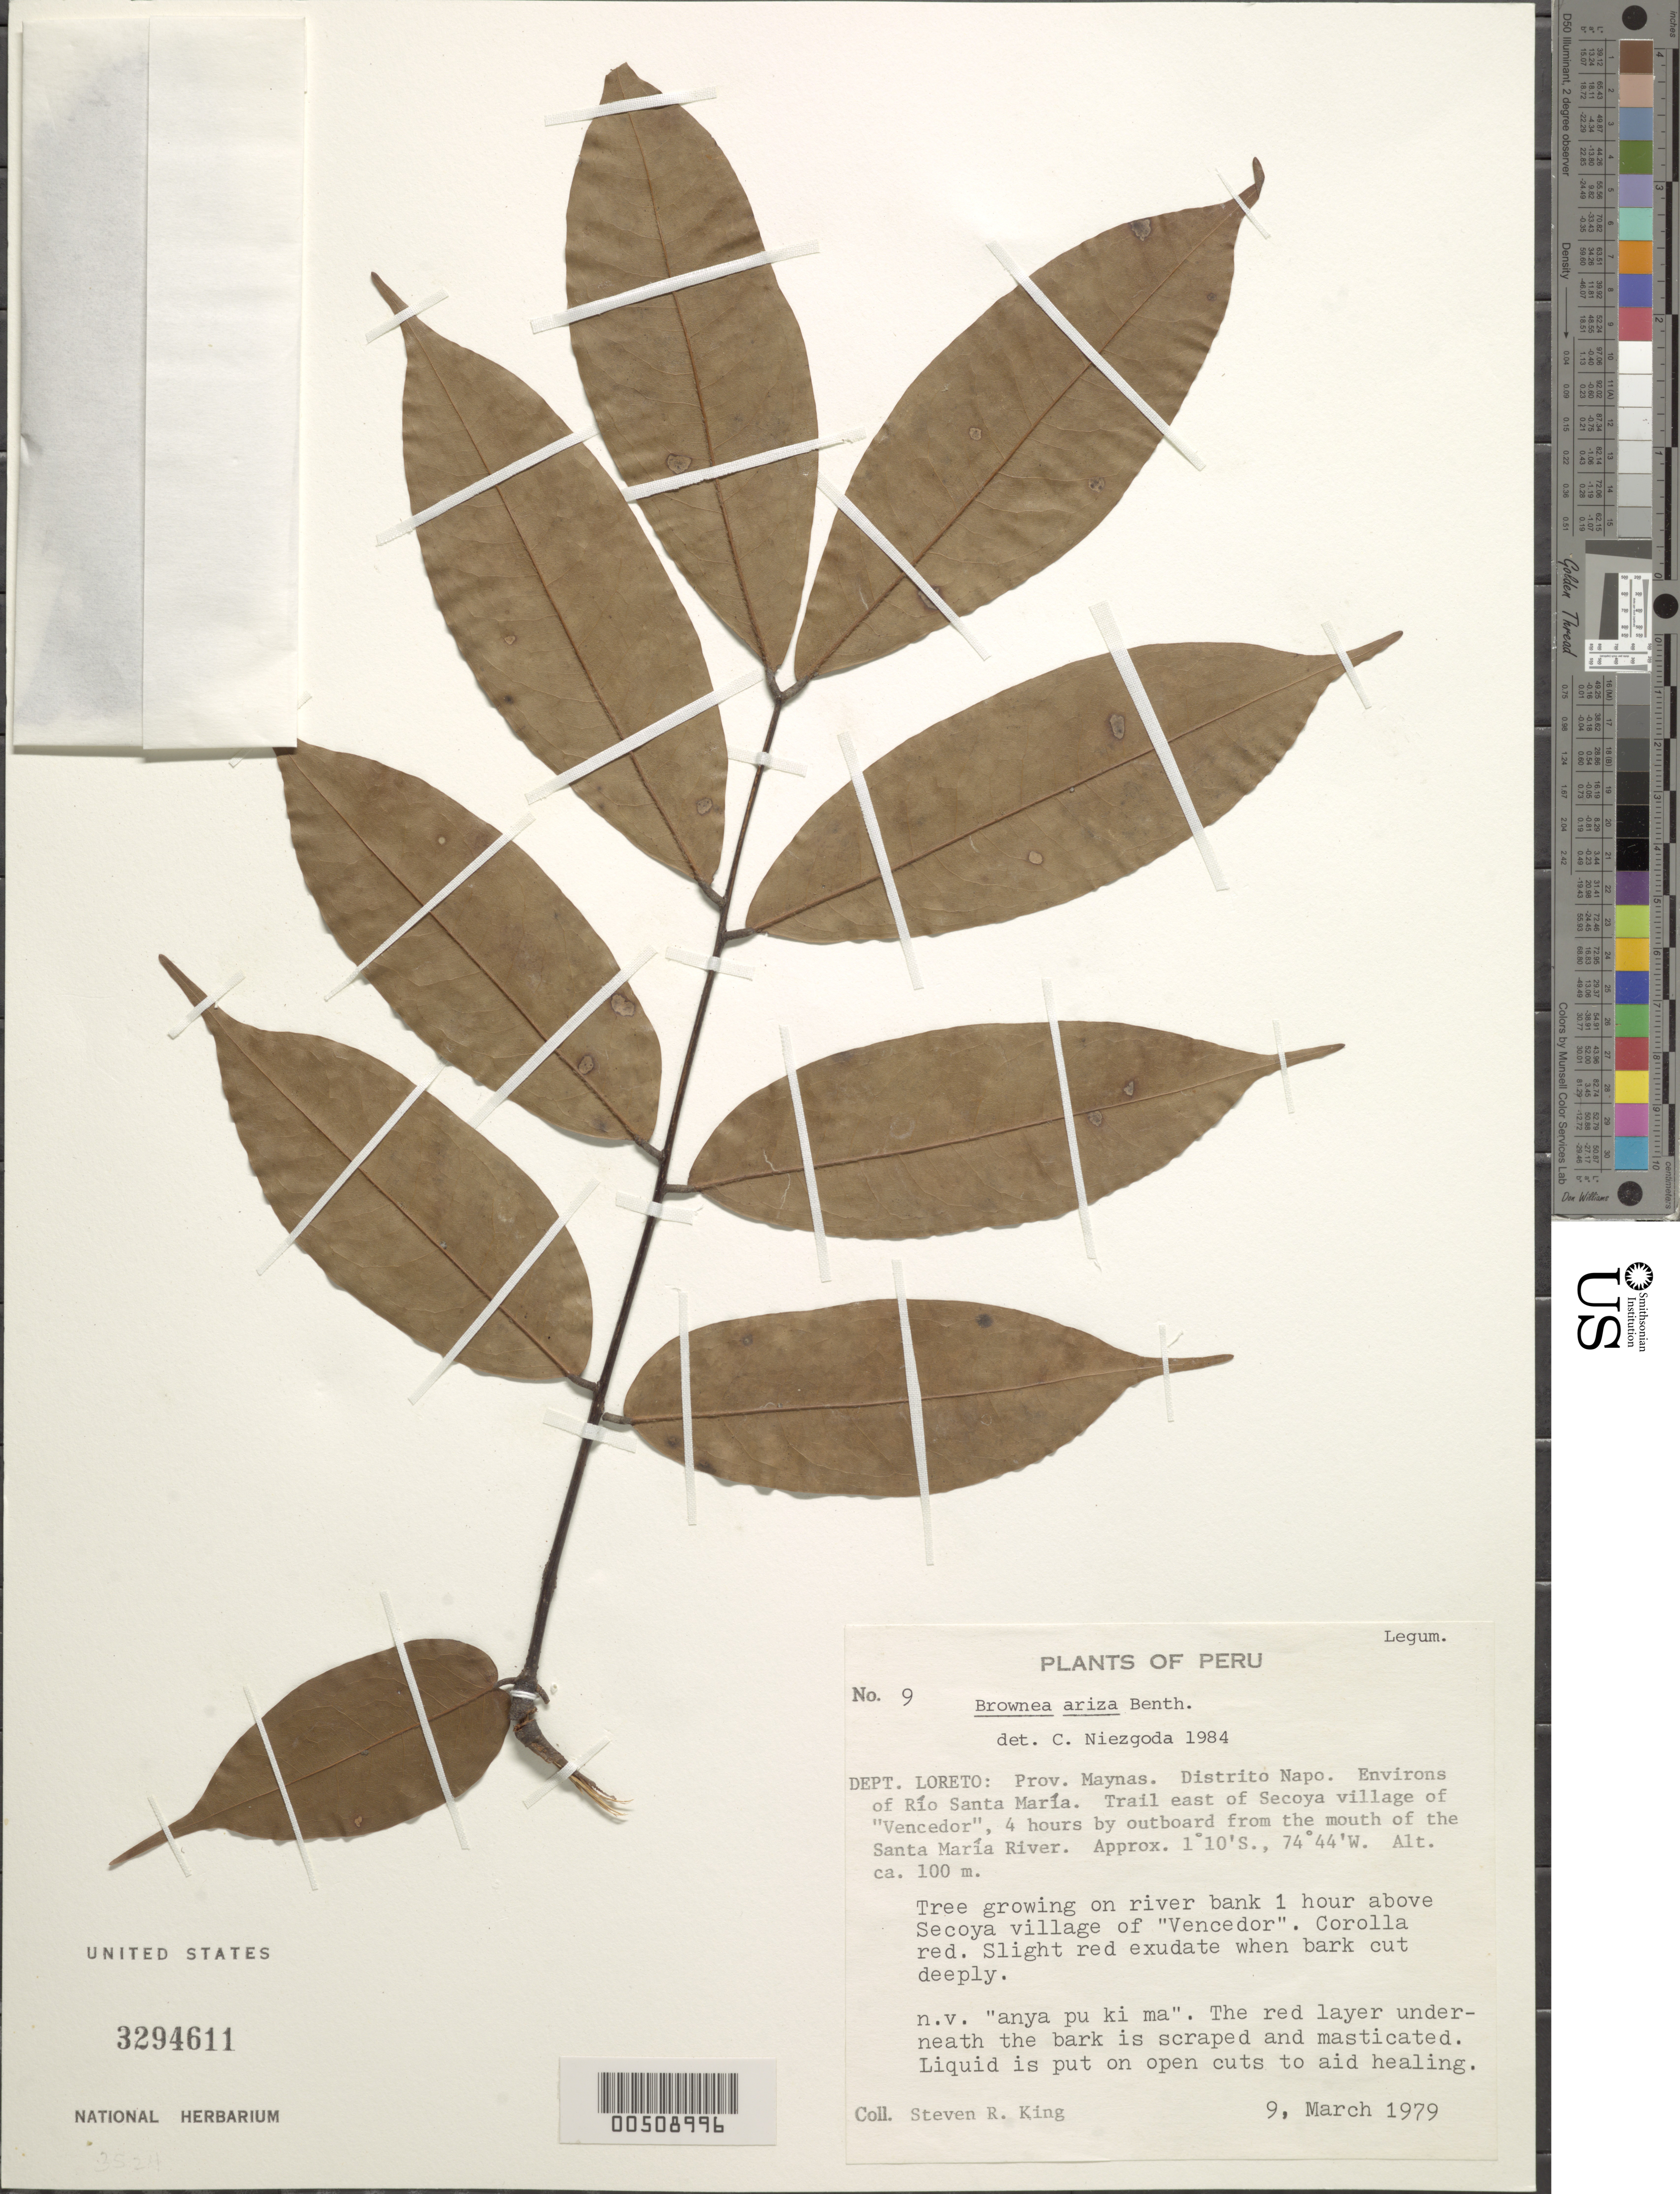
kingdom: Plantae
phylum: Tracheophyta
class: Magnoliopsida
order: Fabales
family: Fabaceae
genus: Brownea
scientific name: Brownea ariza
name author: Benth.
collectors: S. R. King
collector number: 9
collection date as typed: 09 Mar 1979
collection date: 1979-03-09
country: Peru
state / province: Loreto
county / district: Maynas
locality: Napo, Maynas, Río Santa María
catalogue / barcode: US 3294611